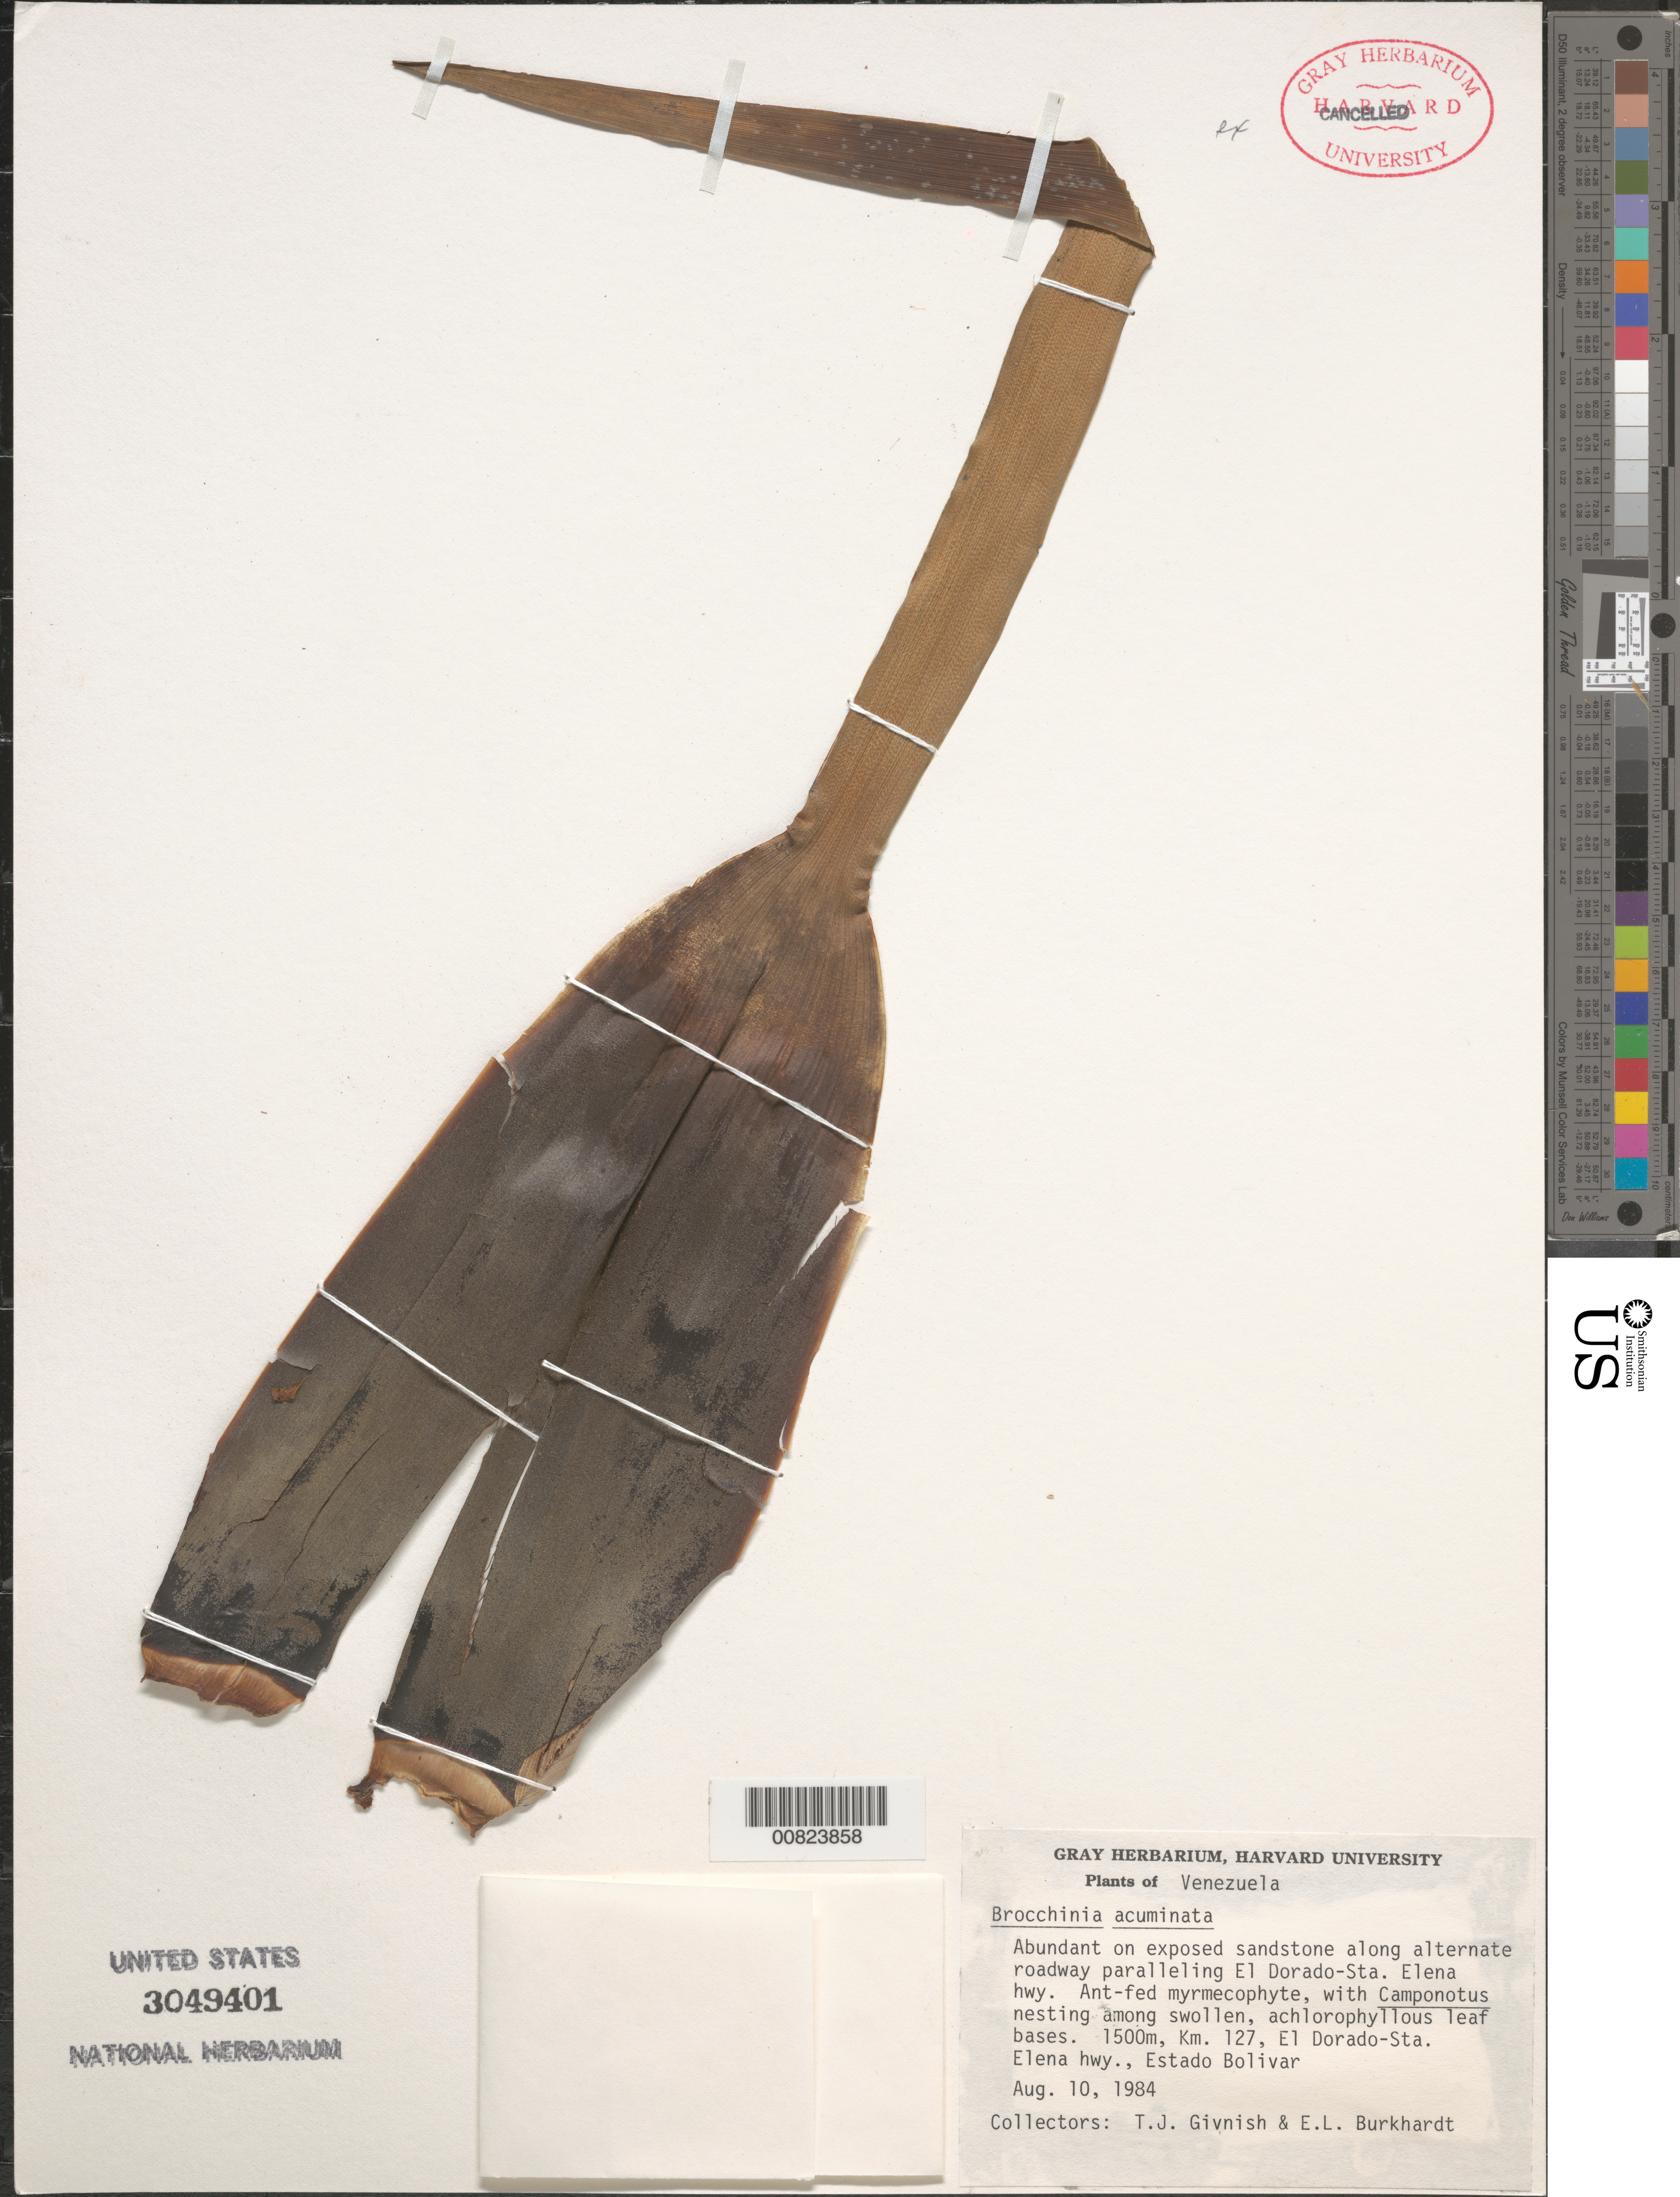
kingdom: Plantae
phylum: Tracheophyta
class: Liliopsida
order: Poales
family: Bromeliaceae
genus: Brocchinia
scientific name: Brocchinia acuminata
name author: L.B. Sm.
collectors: T. J. Givnish & E. Burkhardt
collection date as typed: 10-Aug-84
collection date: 1984-08-10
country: Venezuela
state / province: Bolívar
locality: El Dorado to Santa Elena highway, km. 127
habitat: Exposed sandstone along alternate roadway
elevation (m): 1500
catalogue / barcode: US 3049401